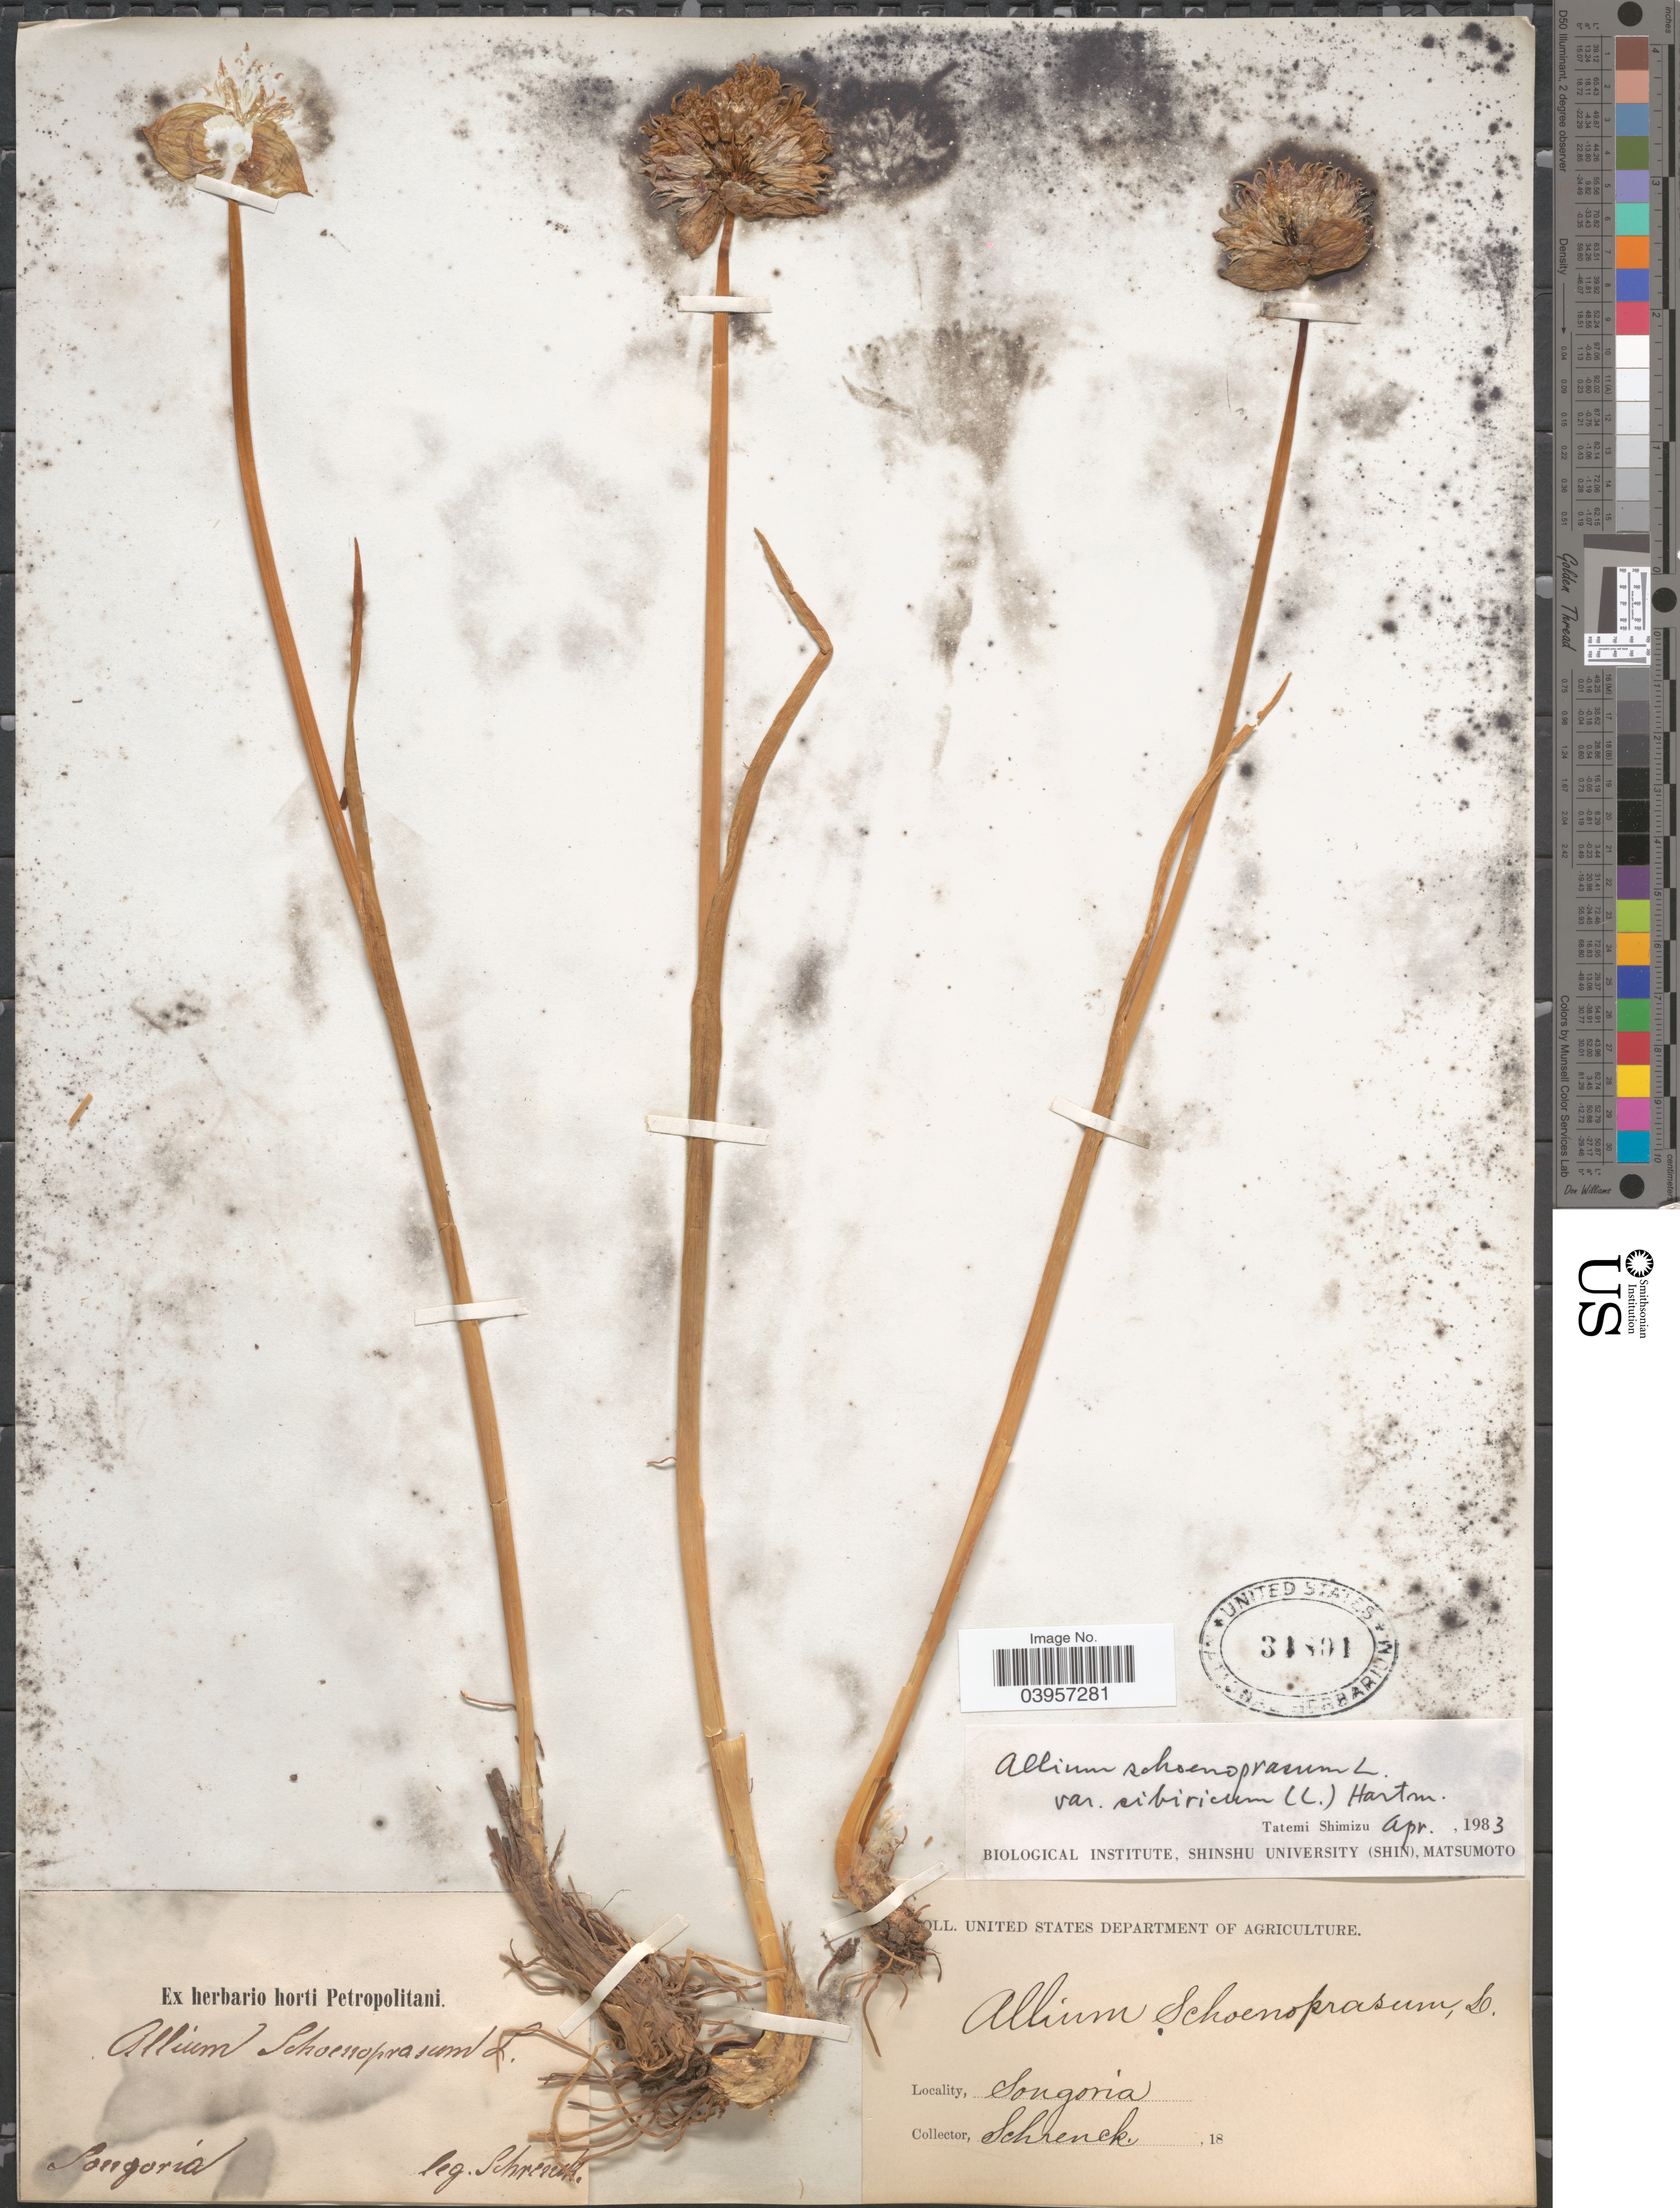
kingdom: Plantae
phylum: Tracheophyta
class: Liliopsida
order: Asparagales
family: Amaryllidaceae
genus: Allium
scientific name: Allium schoenoprasum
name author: L.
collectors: A.G. Schrenk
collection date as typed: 18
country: China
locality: Songoria.